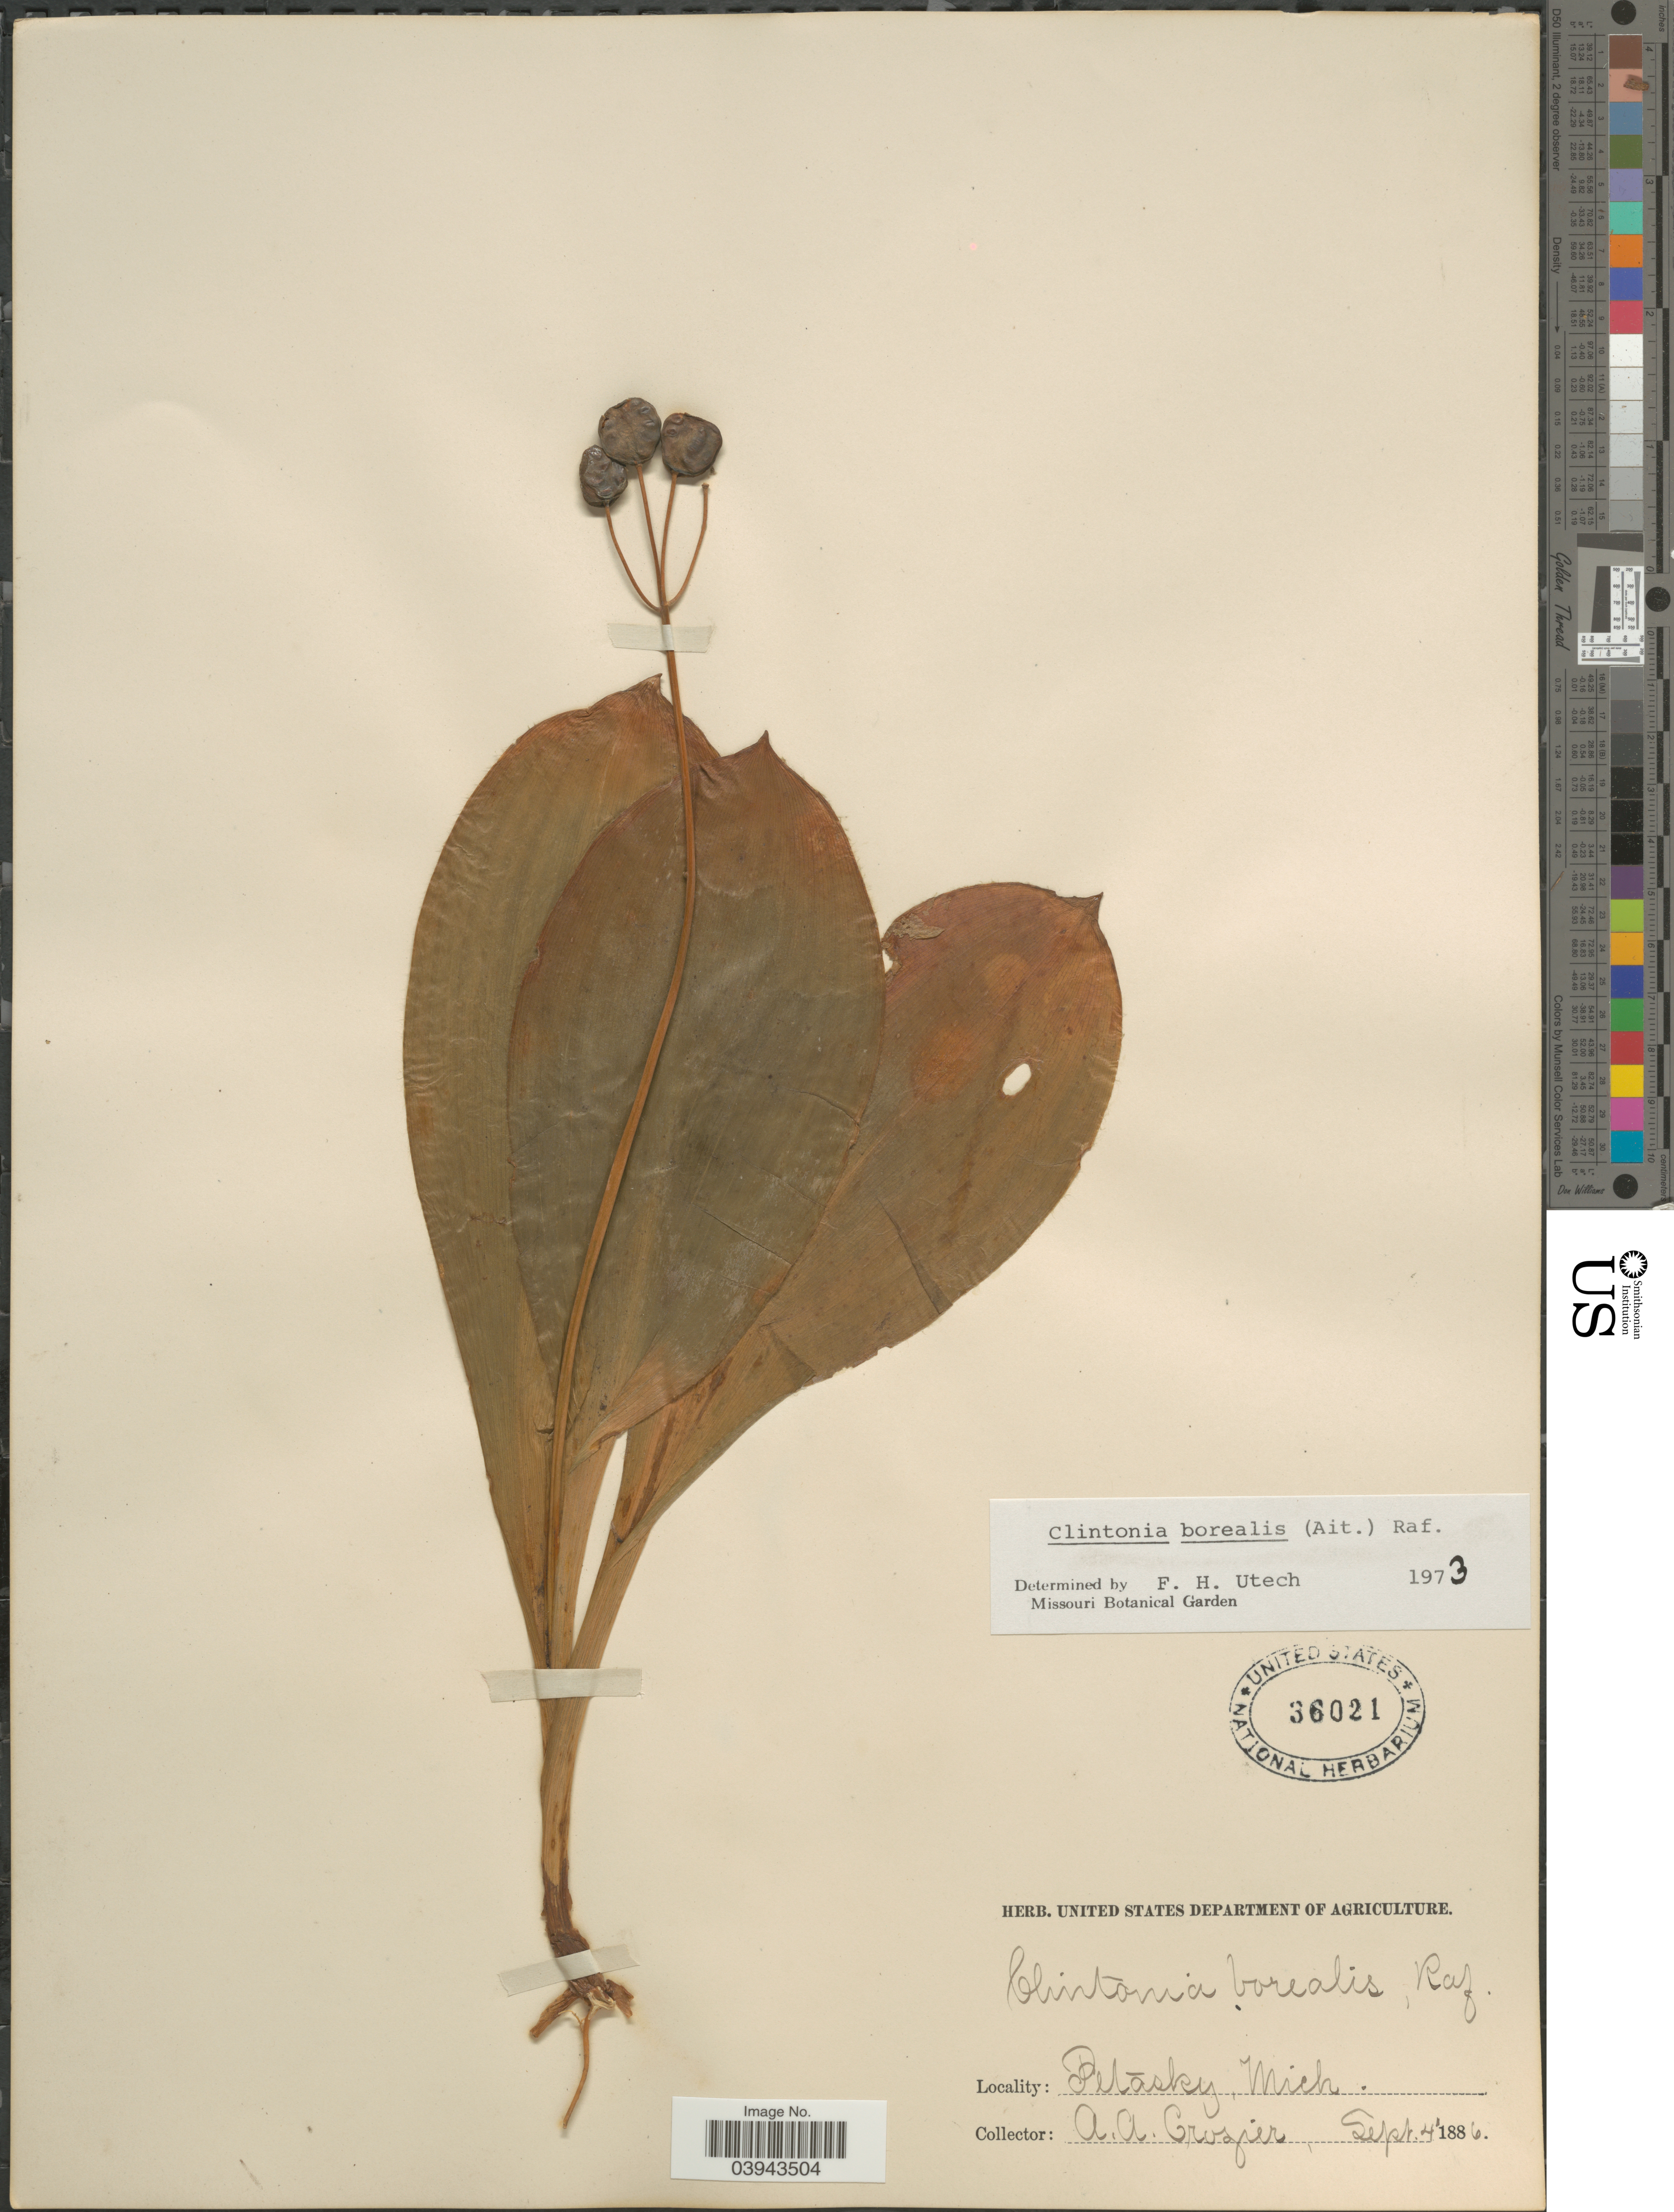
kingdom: Plantae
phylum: Tracheophyta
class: Liliopsida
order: Liliales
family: Liliaceae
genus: Clintonia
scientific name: Clintonia borealis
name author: (Aiton) Raf.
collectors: A. Crozier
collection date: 1886-09-04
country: United States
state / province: Michigan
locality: Petasky.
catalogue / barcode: US 36021